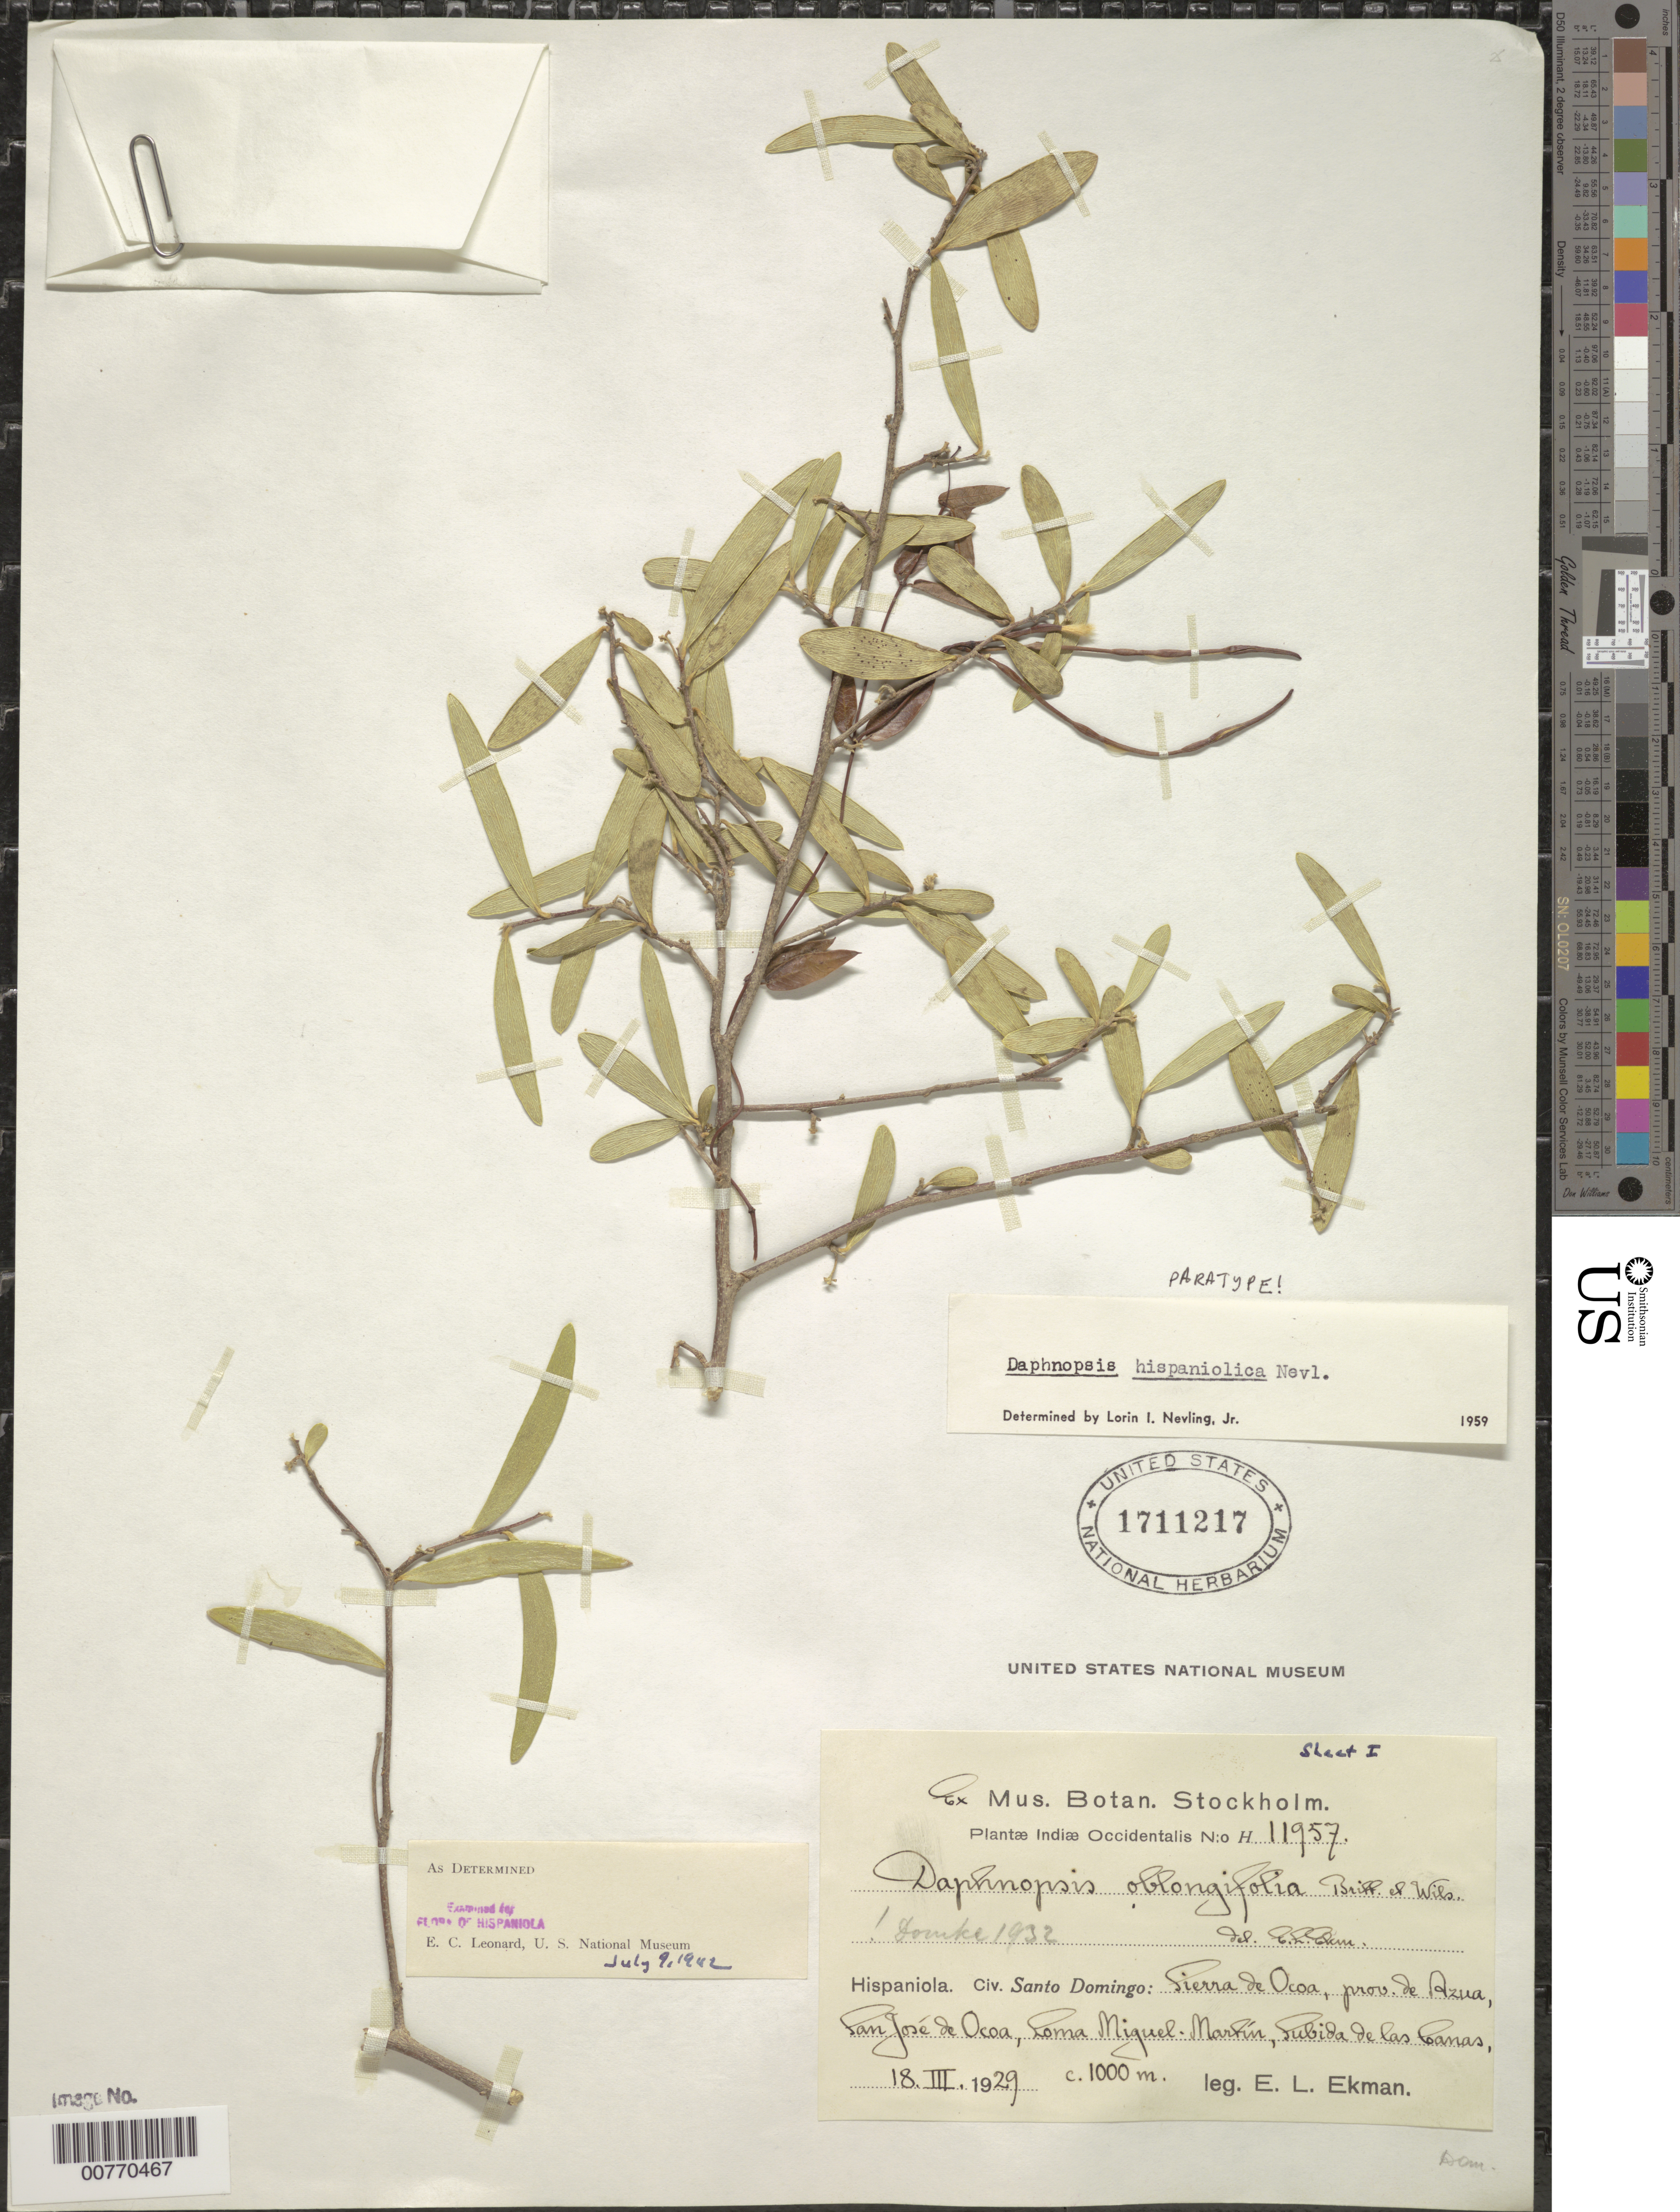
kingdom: Plantae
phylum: Tracheophyta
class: Magnoliopsida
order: Malvales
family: Thymelaeaceae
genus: Daphnopsis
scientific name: Daphnopsis hispaniolica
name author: Nevling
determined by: Nevling, L. I., Jr.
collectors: E. L. Ekman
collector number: H 11957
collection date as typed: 18 Mar 1929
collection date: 1929-03-18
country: Dominican Republic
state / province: Azua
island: Hispaniola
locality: Sierra de Ocoa, San José de Ocoa, Loma Miguel Martín, Subida de las Canas.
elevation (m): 1000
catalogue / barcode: US 1711217